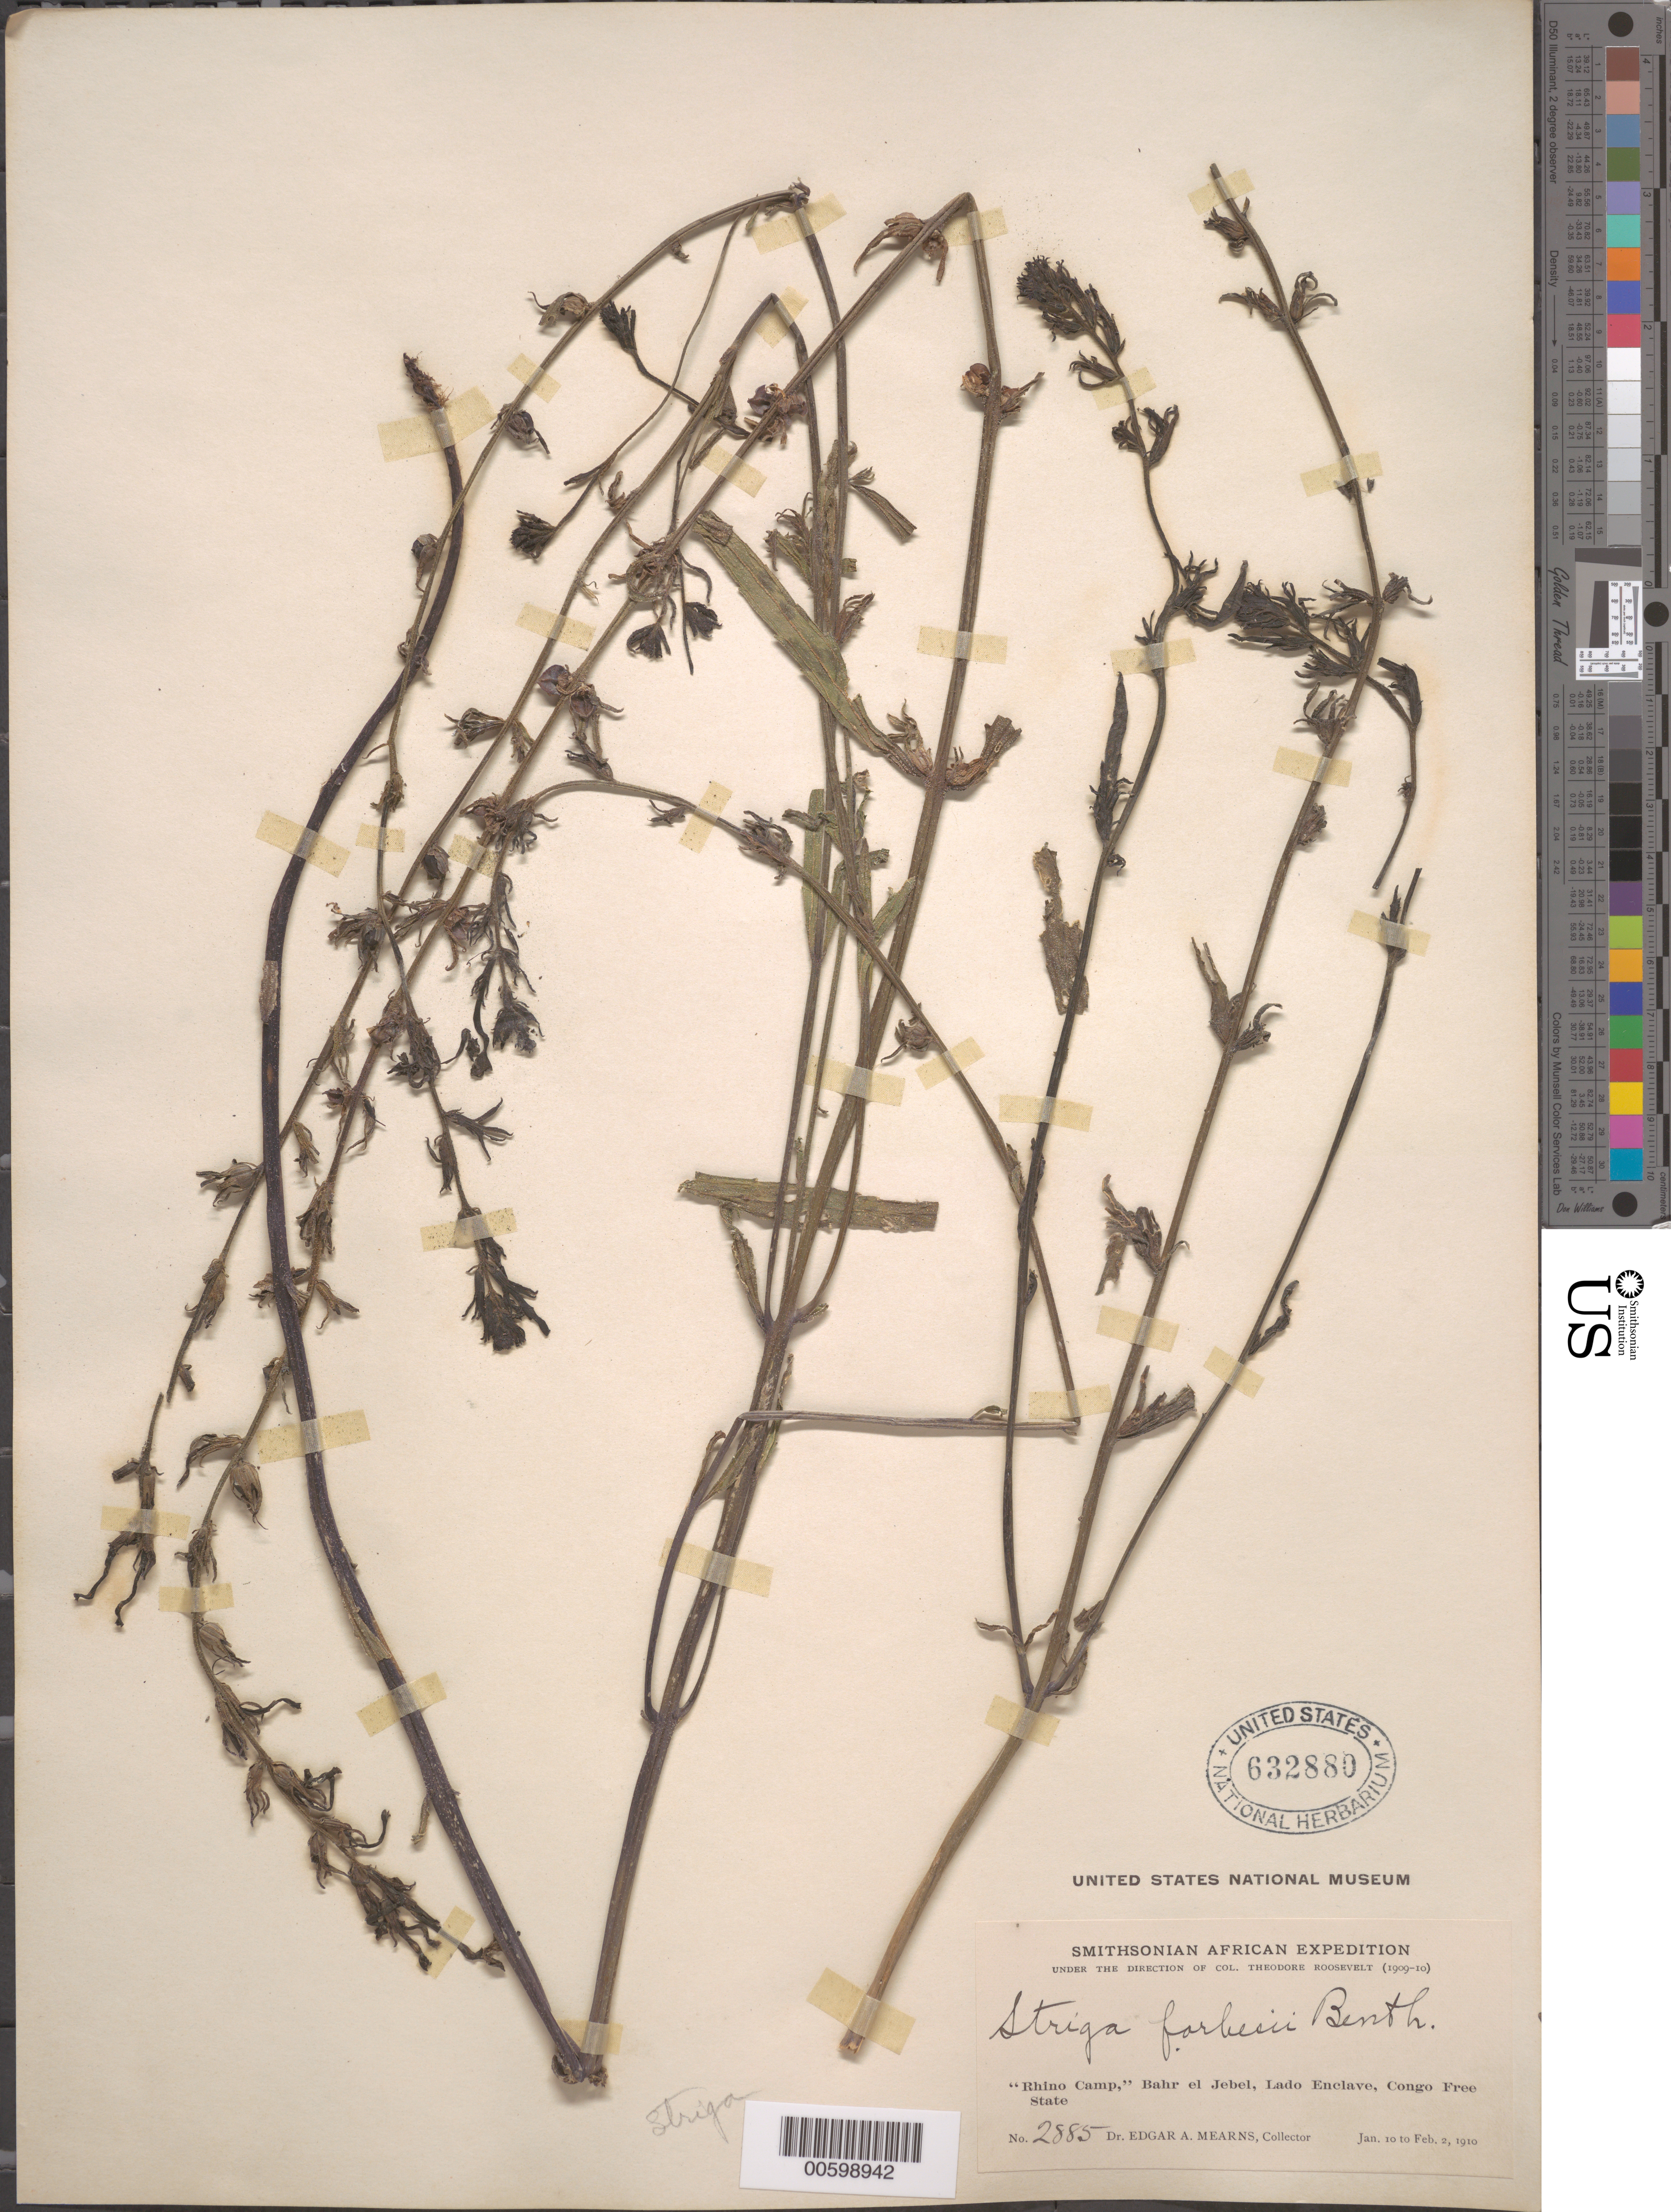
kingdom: Plantae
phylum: Tracheophyta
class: Magnoliopsida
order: Lamiales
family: Orobanchaceae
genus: Striga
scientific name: Striga forbesii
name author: Benth.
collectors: E. A. Mearns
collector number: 2885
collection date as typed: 10 Jan 1910 to 02 Feb 1910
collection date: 1910-01-10/1910-02-02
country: South Sudan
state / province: Central Equatoria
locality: "Rhino Camp", Bahr el Jebel, Lado Enclave, Congo Free State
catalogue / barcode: US 632880